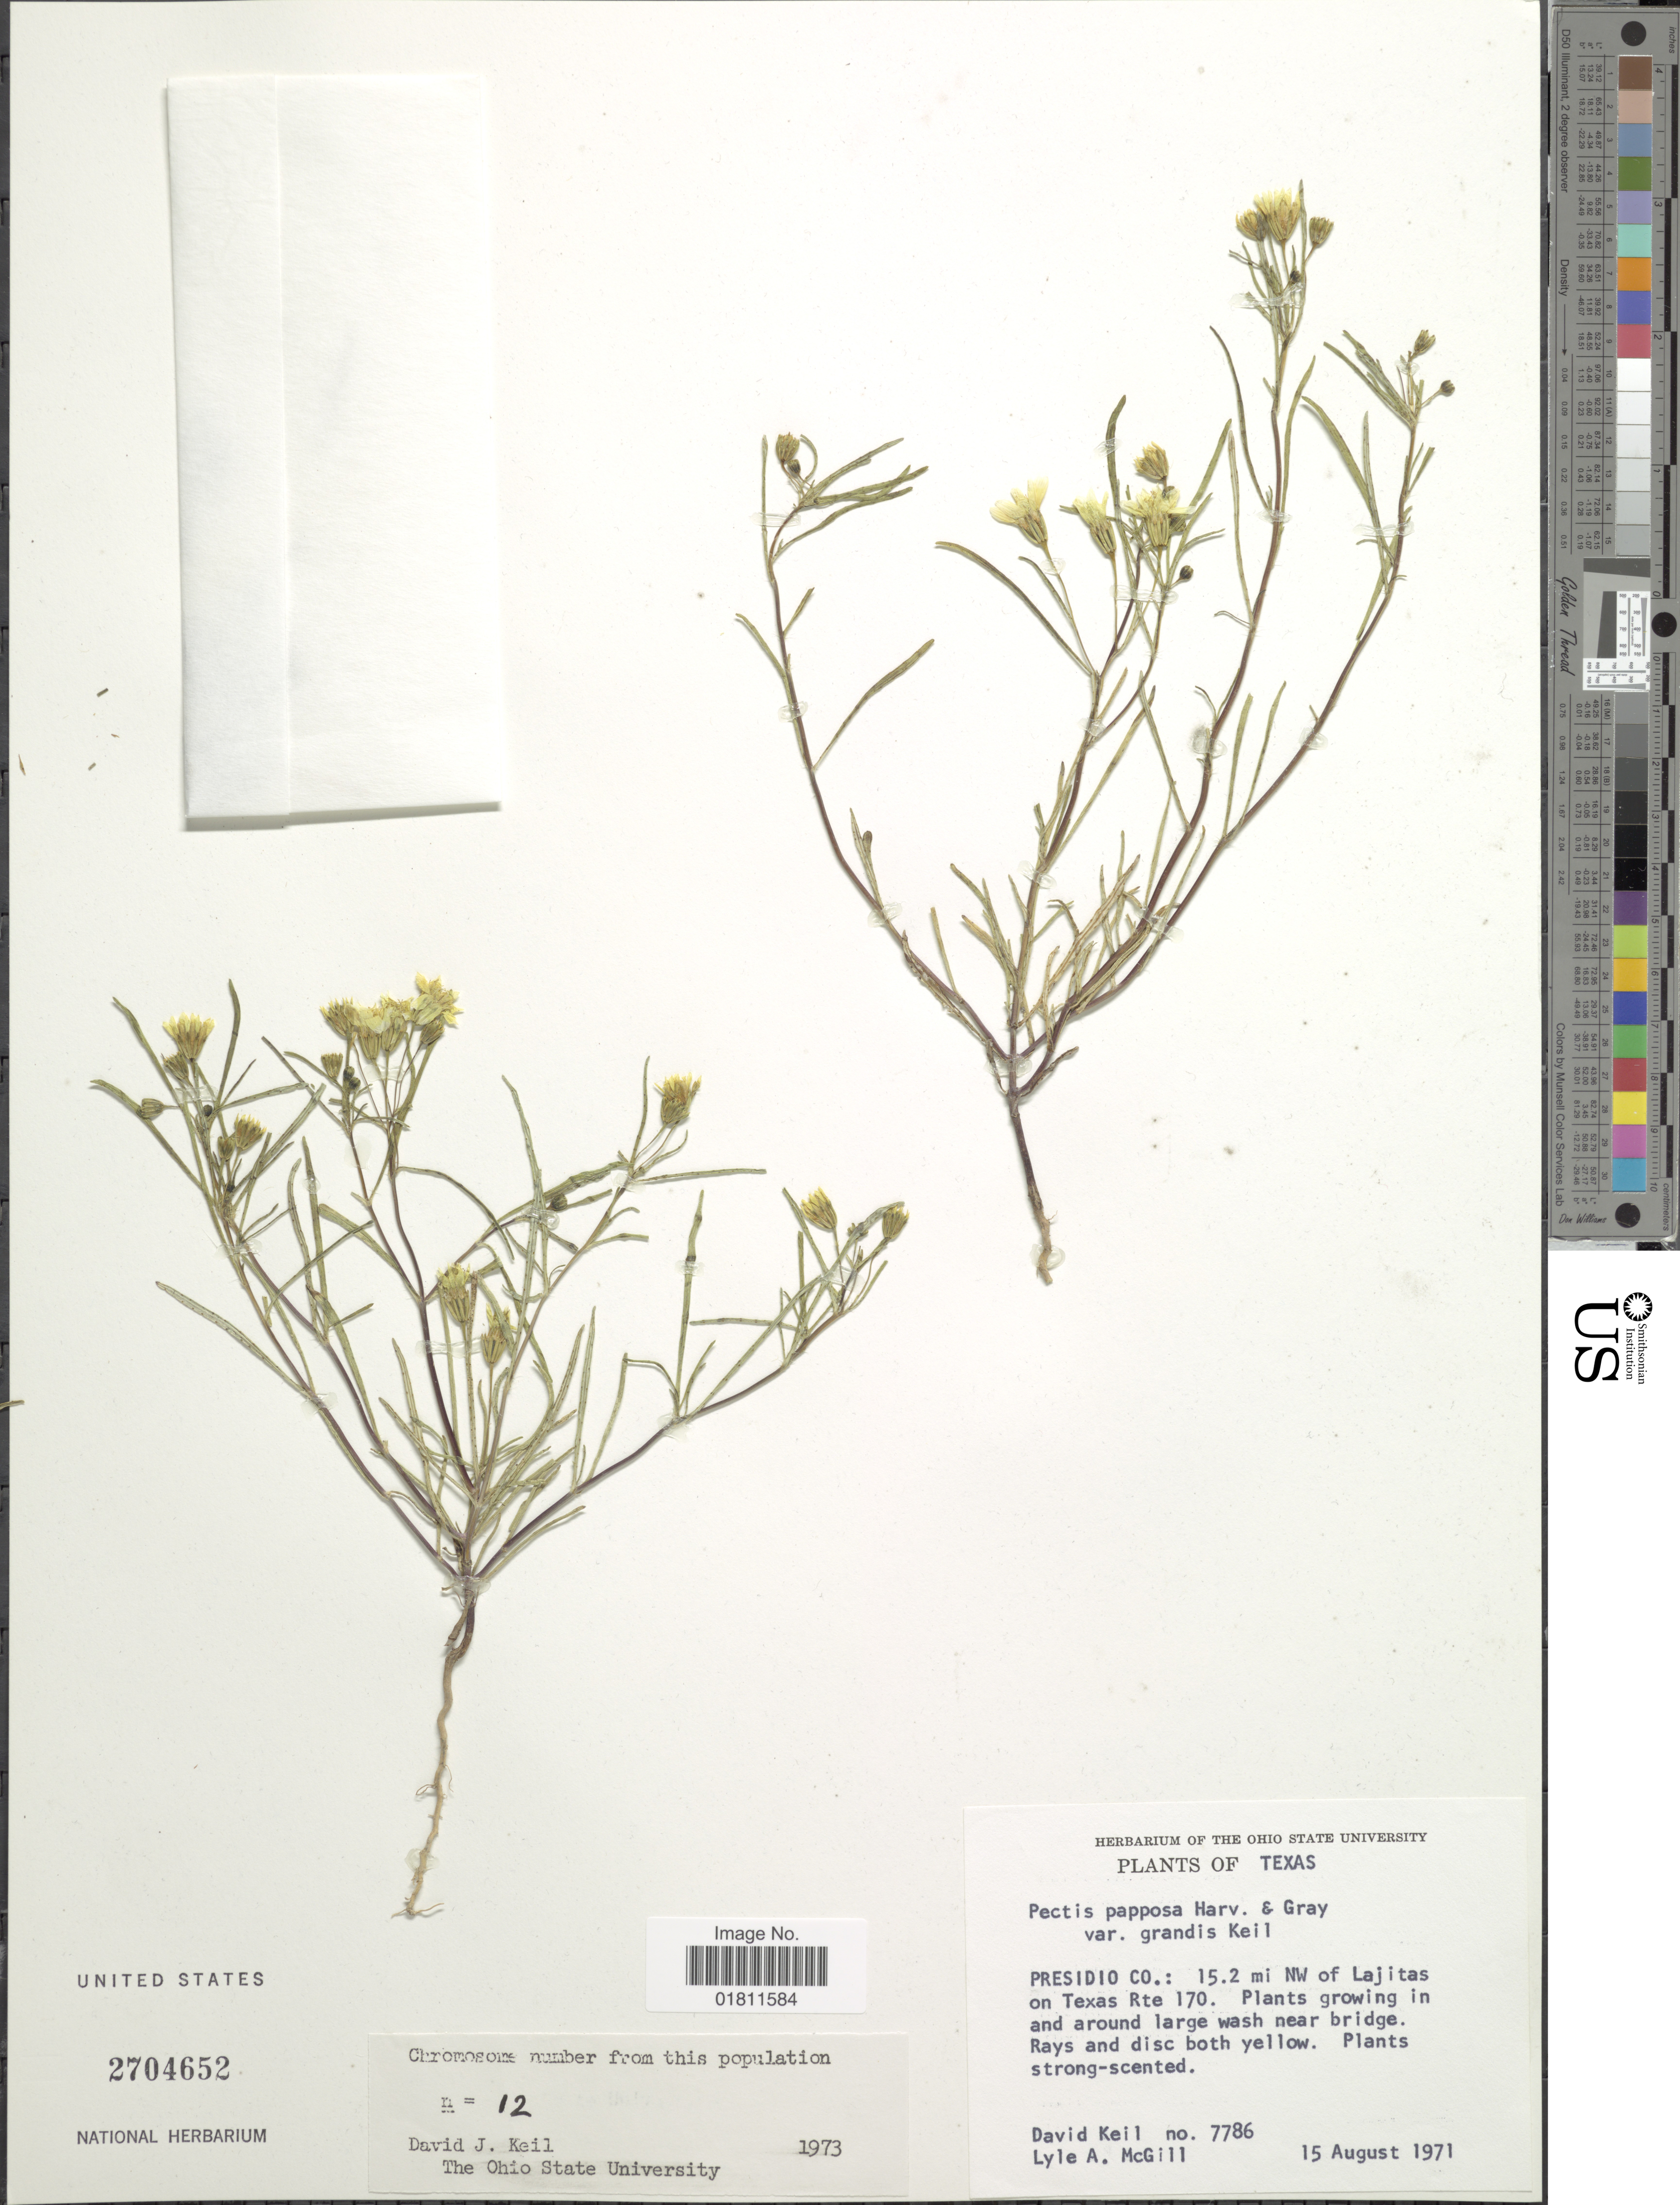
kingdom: Plantae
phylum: Tracheophyta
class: Magnoliopsida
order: Asterales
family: Asteraceae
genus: Pectis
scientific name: Pectis papposa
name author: Harv. & A. Gray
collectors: D. J. Keil & L. McGill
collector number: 7786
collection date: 1971-08-15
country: United States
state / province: Texas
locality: Texas, Persidio Co.: 15.2 mi NW of Lajitas on Texas Rte 170.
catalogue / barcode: US 2704652